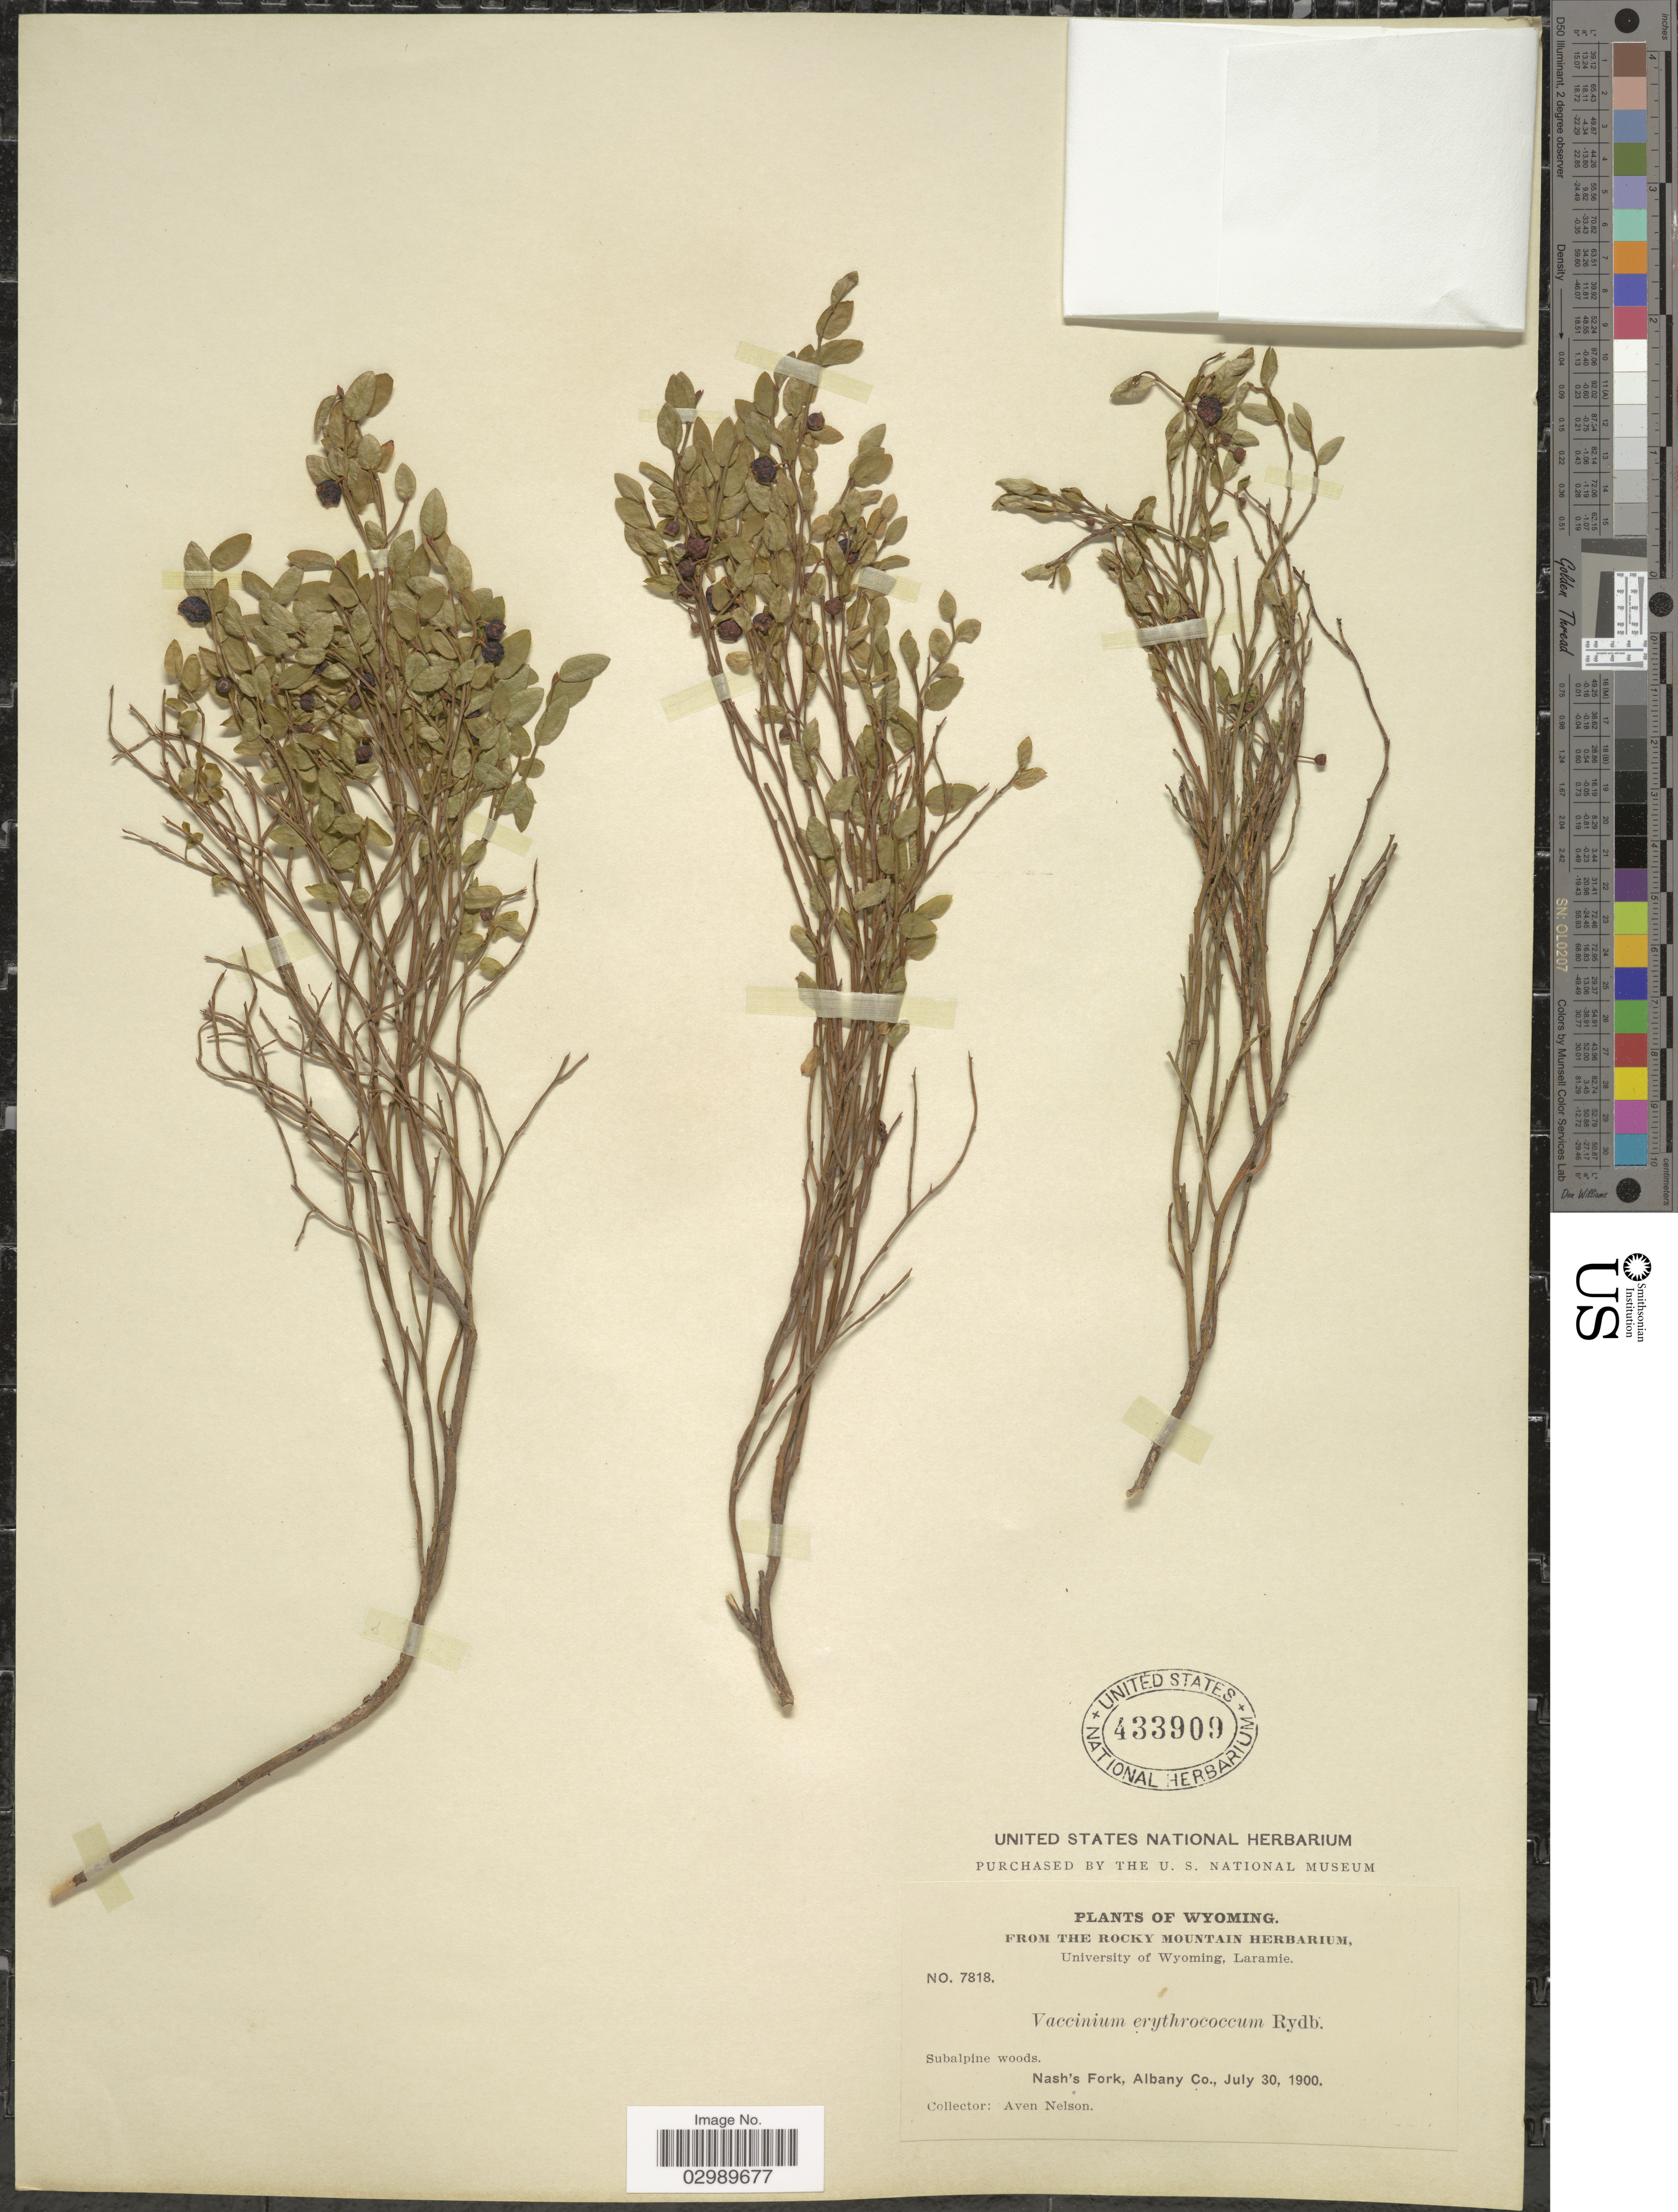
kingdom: Plantae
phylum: Tracheophyta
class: Magnoliopsida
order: Ericales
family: Ericaceae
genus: Vaccinium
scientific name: Vaccinium scoparium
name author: Leiberg ex Coville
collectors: A. Nelson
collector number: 7818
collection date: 1900-07-30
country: United States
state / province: Wyoming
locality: Nash's Fork, Albany Co.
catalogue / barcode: US 433909